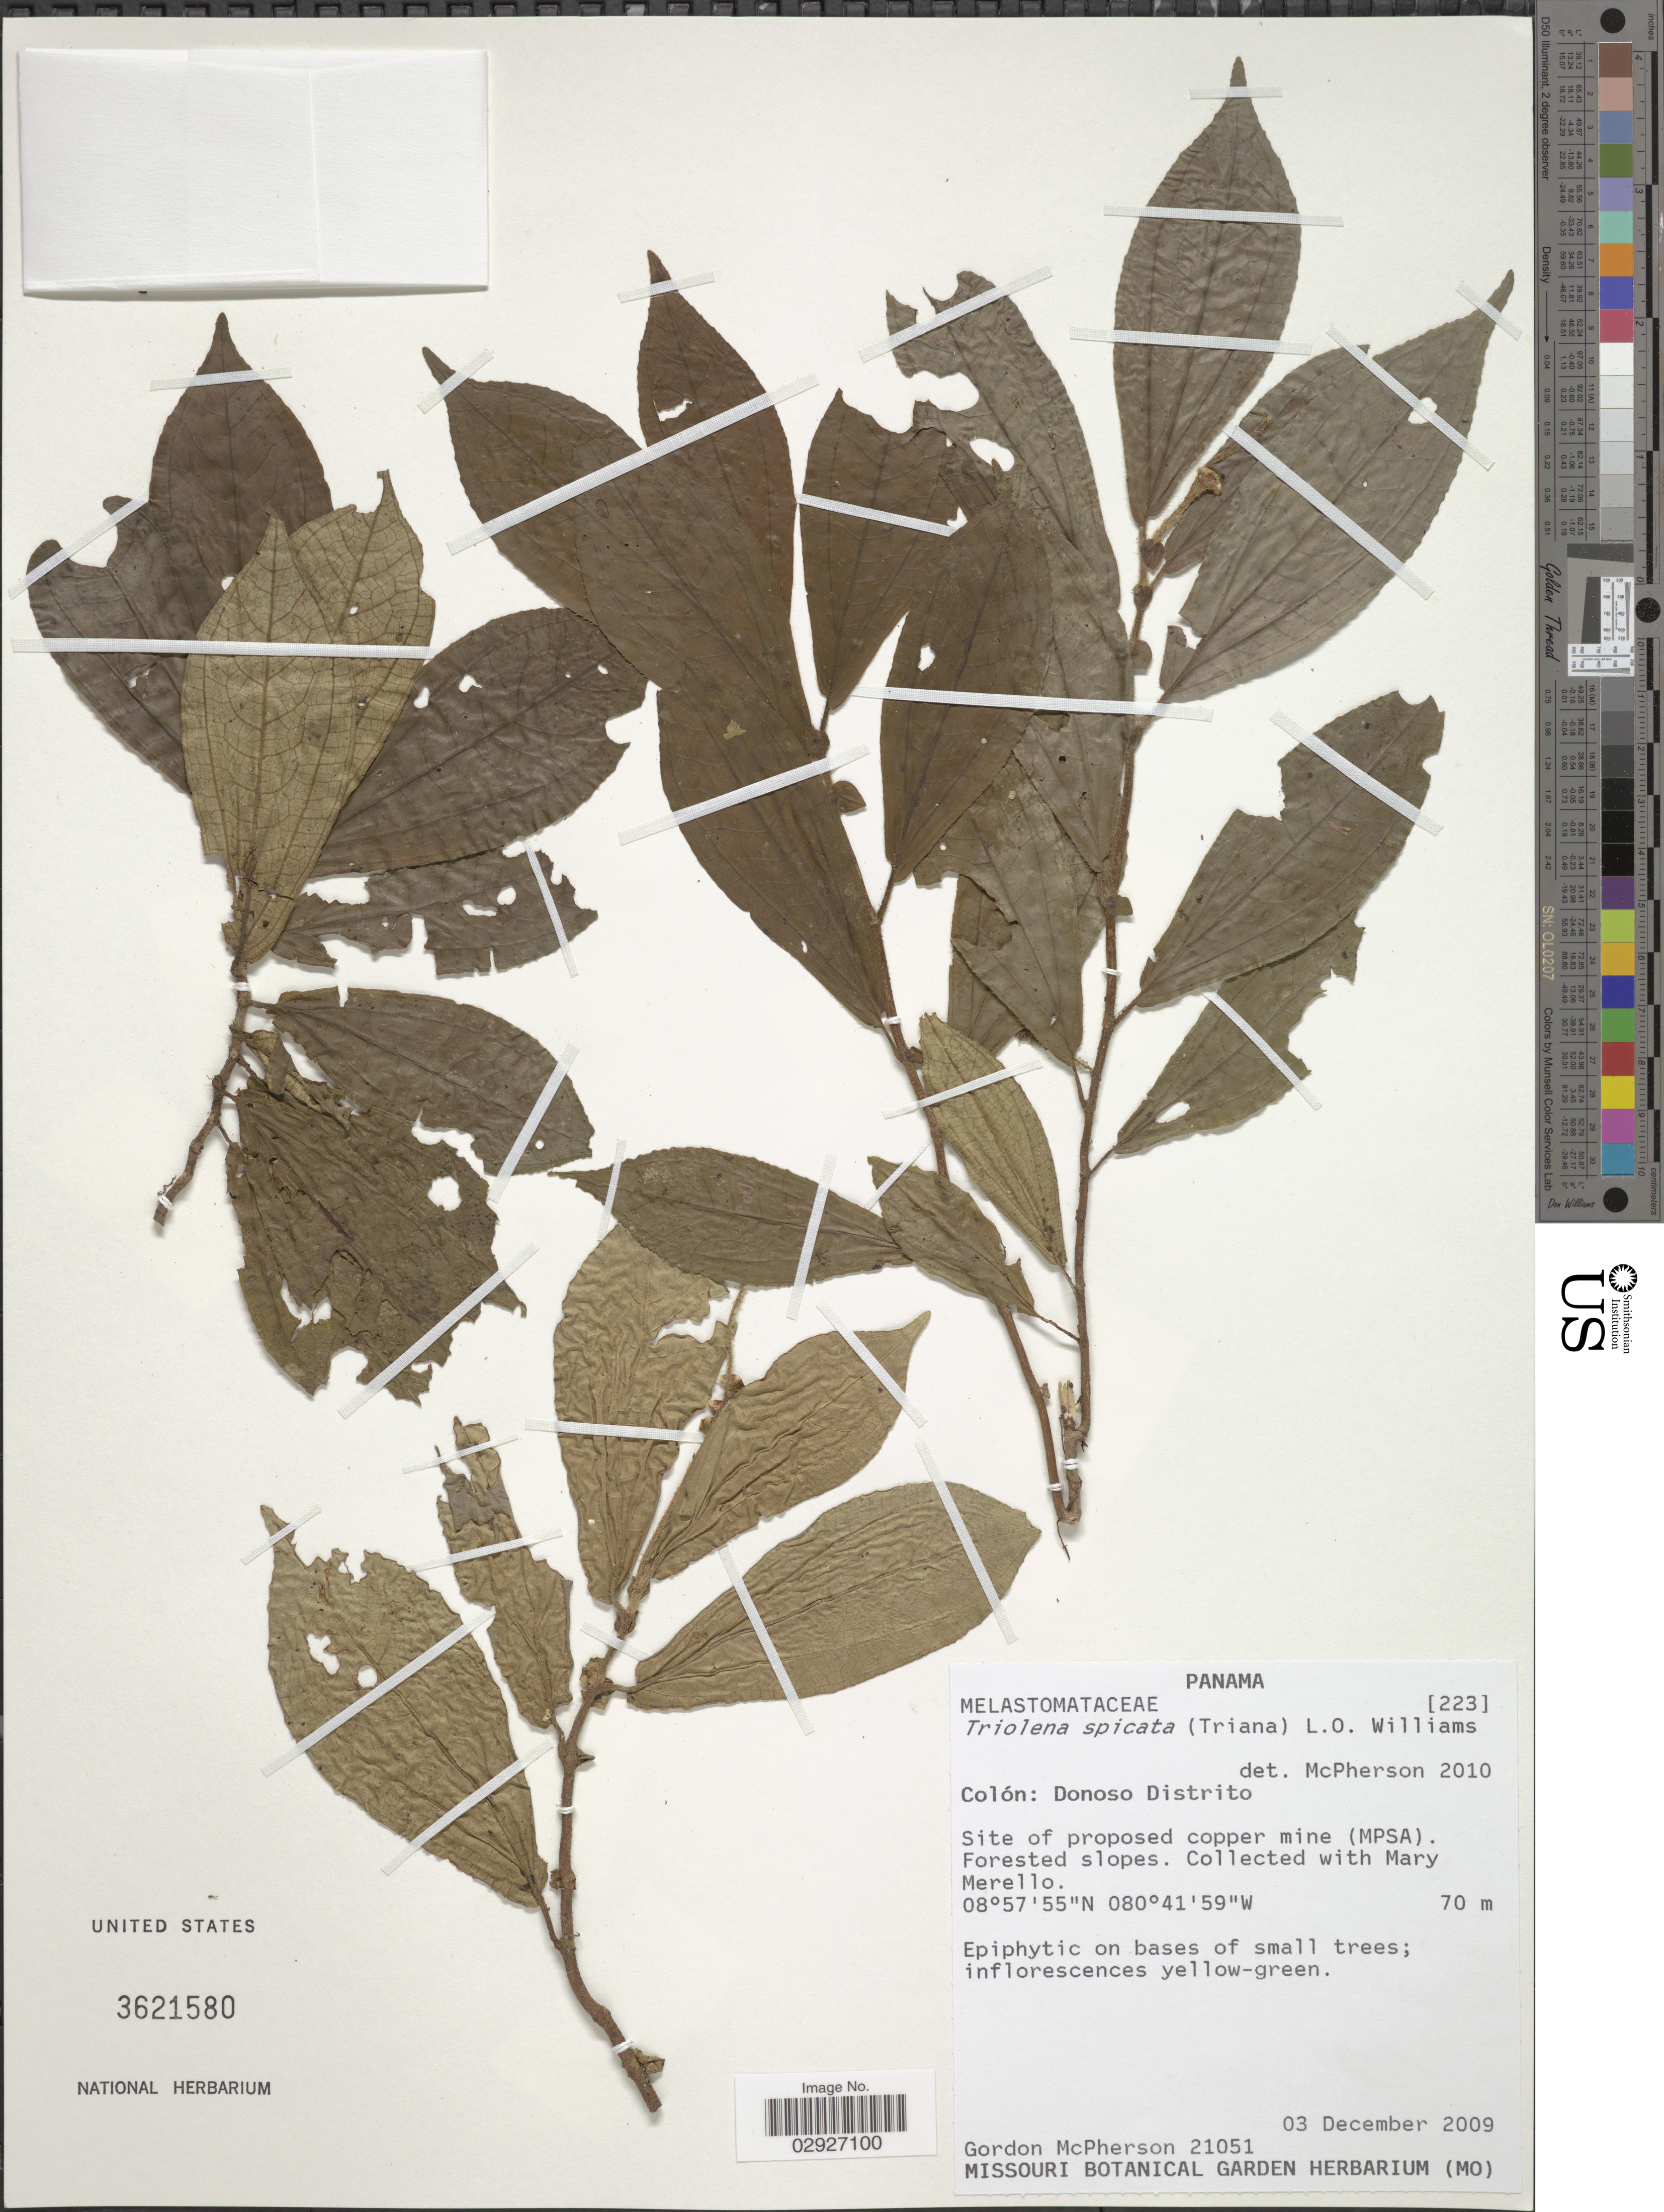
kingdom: Plantae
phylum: Tracheophyta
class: Magnoliopsida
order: Myrtales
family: Melastomataceae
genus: Triolena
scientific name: Triolena spicata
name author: (Triana) L.O. Williams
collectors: G. McPherson & M. Merello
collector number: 21051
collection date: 2009-12-03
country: Panama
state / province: Colón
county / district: Donoso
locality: Donoso Distrito, Site of proposed copper mine (MPSA).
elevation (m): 70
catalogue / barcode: US 3621580